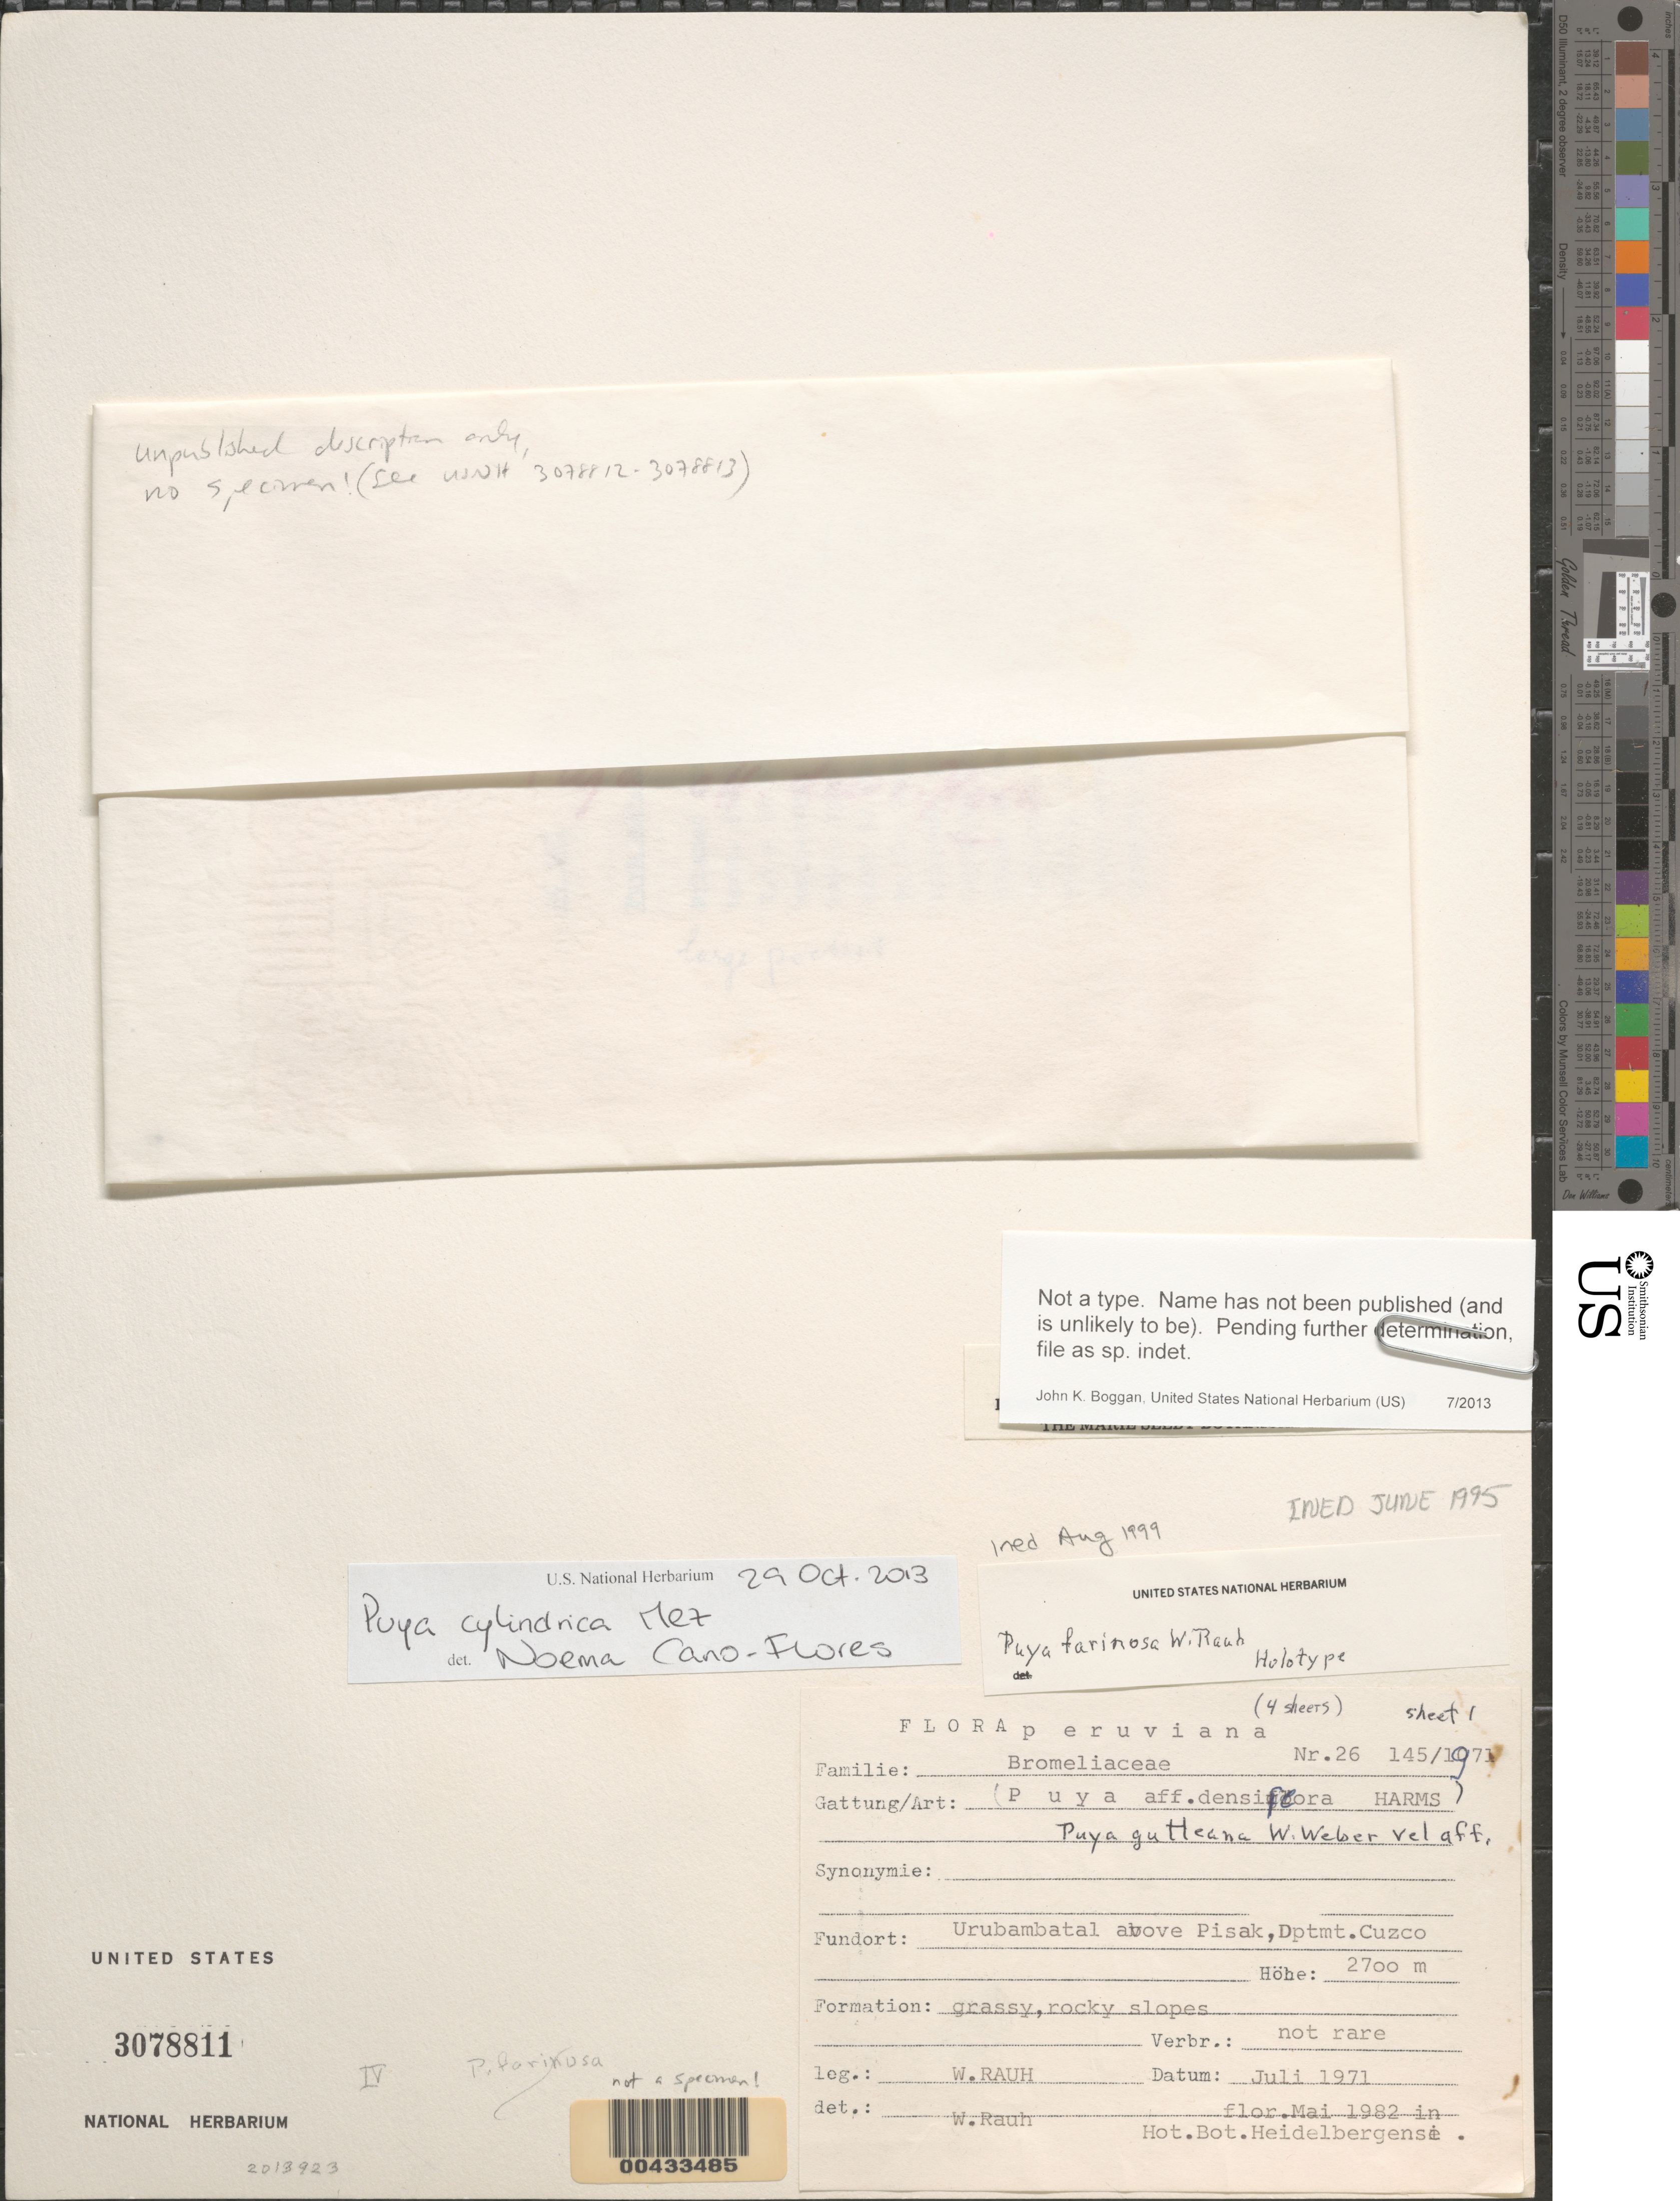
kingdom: Plantae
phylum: Tracheophyta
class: Liliopsida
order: Poales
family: Bromeliaceae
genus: Puya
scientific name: Puya cylindrica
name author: Mez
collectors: W. Rauh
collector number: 26145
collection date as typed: Jul 1971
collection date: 1971-07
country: Peru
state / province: Cusco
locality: Urubambatal, above Pisak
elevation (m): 2700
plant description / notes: Annotated as "sheet 1" and bears herbarium stamp and barcode, but pocket contains unpublished manuscript of description only (no specimen); specimen is mounted on "sheet 2" and "sheet 3", USNH 3078812 & 3078813.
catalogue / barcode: US 3078811